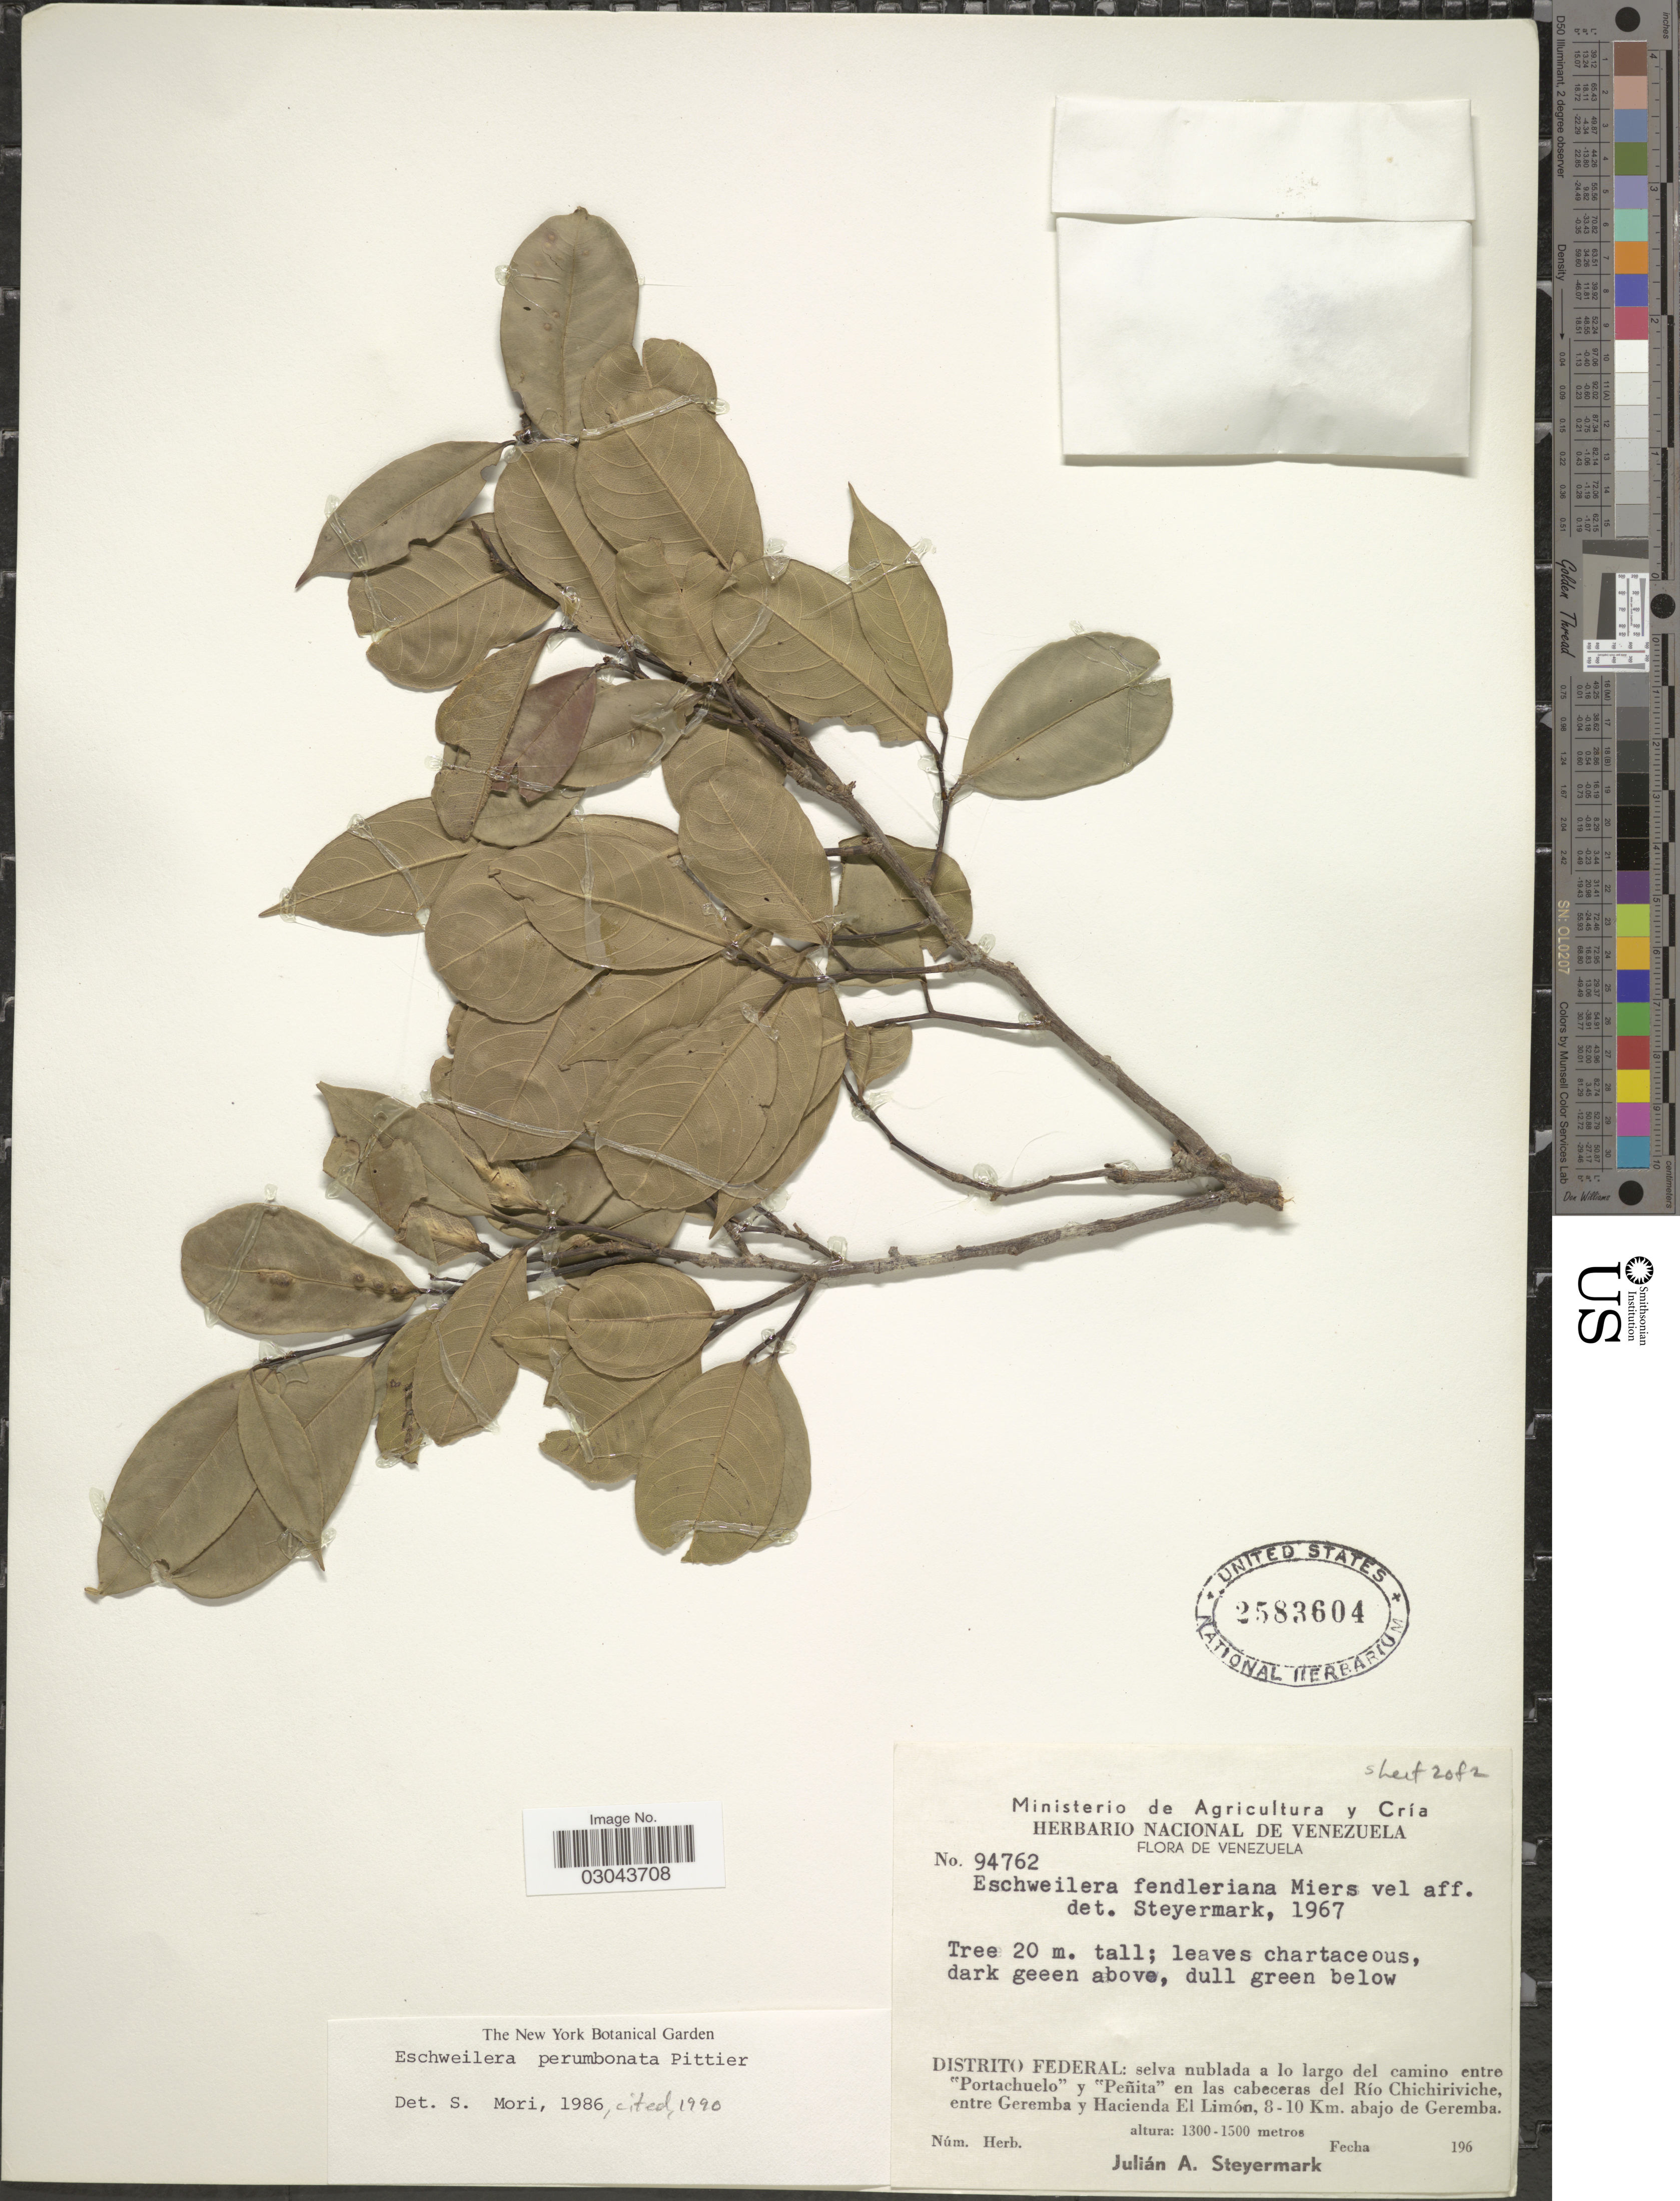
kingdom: Plantae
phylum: Tracheophyta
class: Magnoliopsida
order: Ericales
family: Lecythidaceae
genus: Eschweilera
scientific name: Eschweilera perumbonata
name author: Pittier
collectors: J. Steyermark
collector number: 94762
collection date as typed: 196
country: Venezuela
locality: Distrito Federal: selva nublada a lo largo del camino entre "Portachuelo" y "Peñita" en las cabeceras del Río Chichiriviche, entre Geremba y Hacienda El Limón, 8-10 Km. abajo de Geremba.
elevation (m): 1300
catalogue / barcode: US 2583604